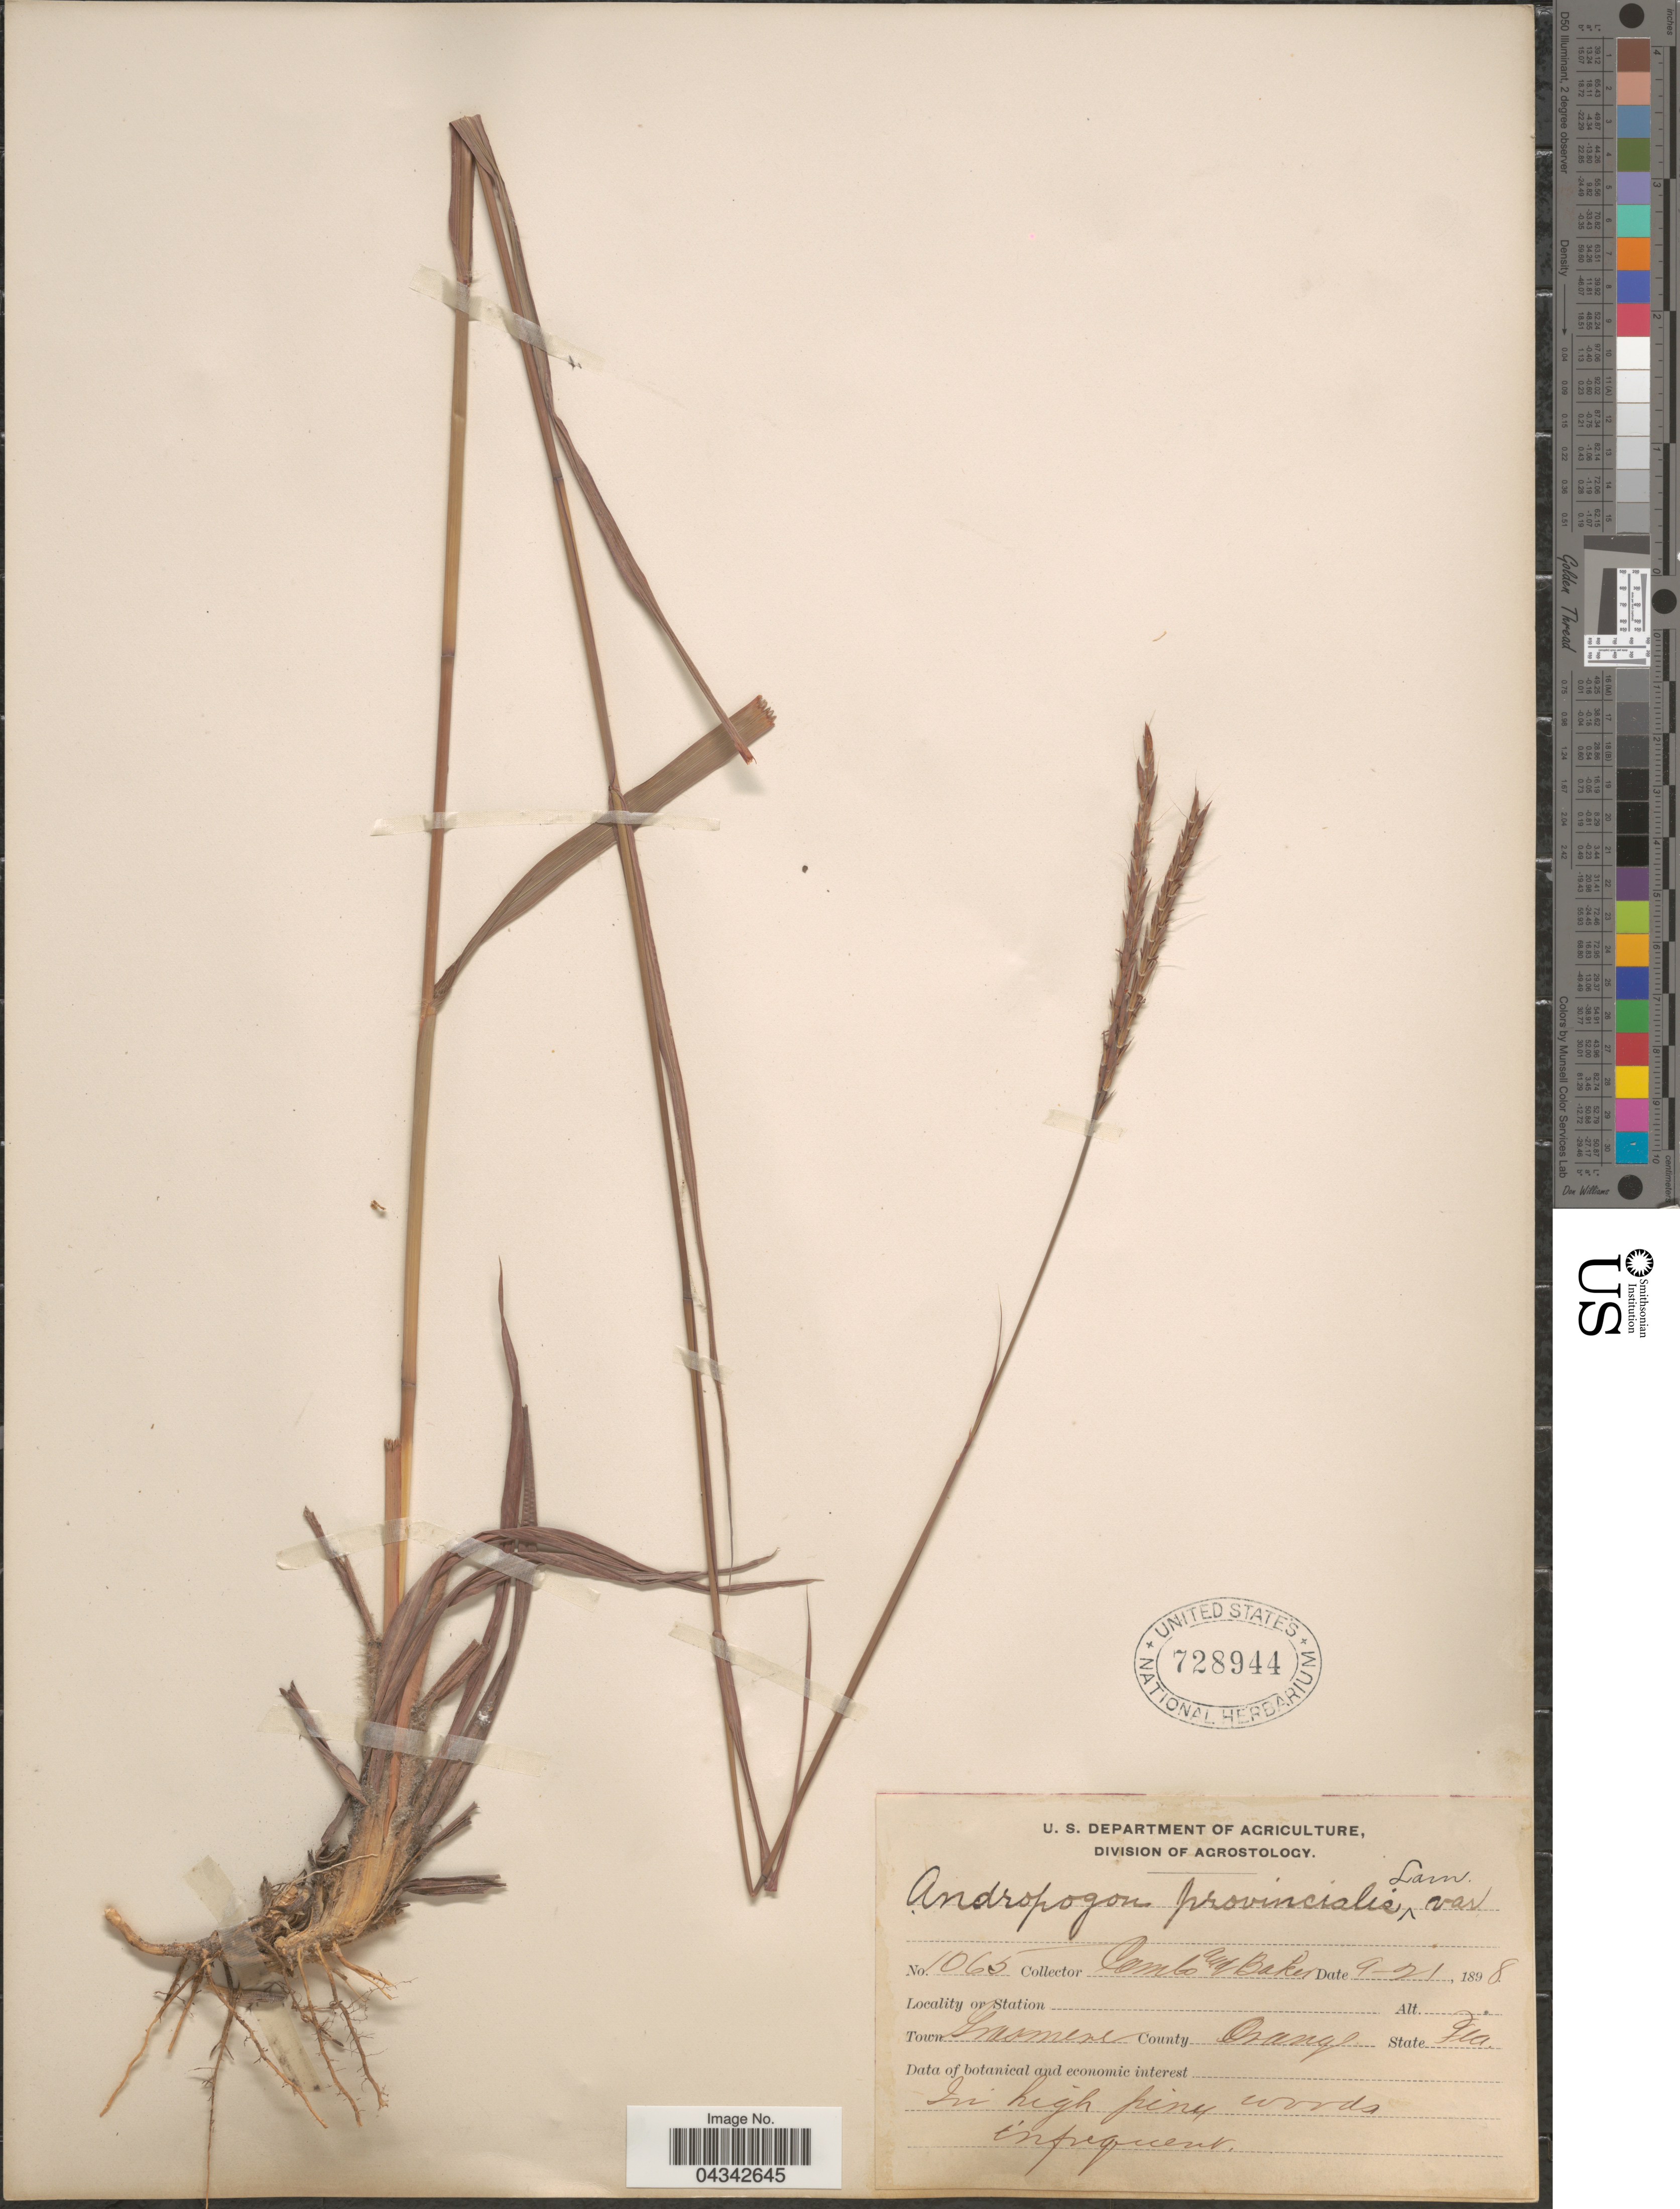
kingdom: Plantae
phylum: Tracheophyta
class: Liliopsida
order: Poales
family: Poaceae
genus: Andropogon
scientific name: Andropogon gerardii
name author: Vitman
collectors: -. Combs & -- Baker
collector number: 1065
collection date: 1898-09-21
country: United States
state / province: Florida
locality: Town Grasmere. County Orange.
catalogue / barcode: US 728944